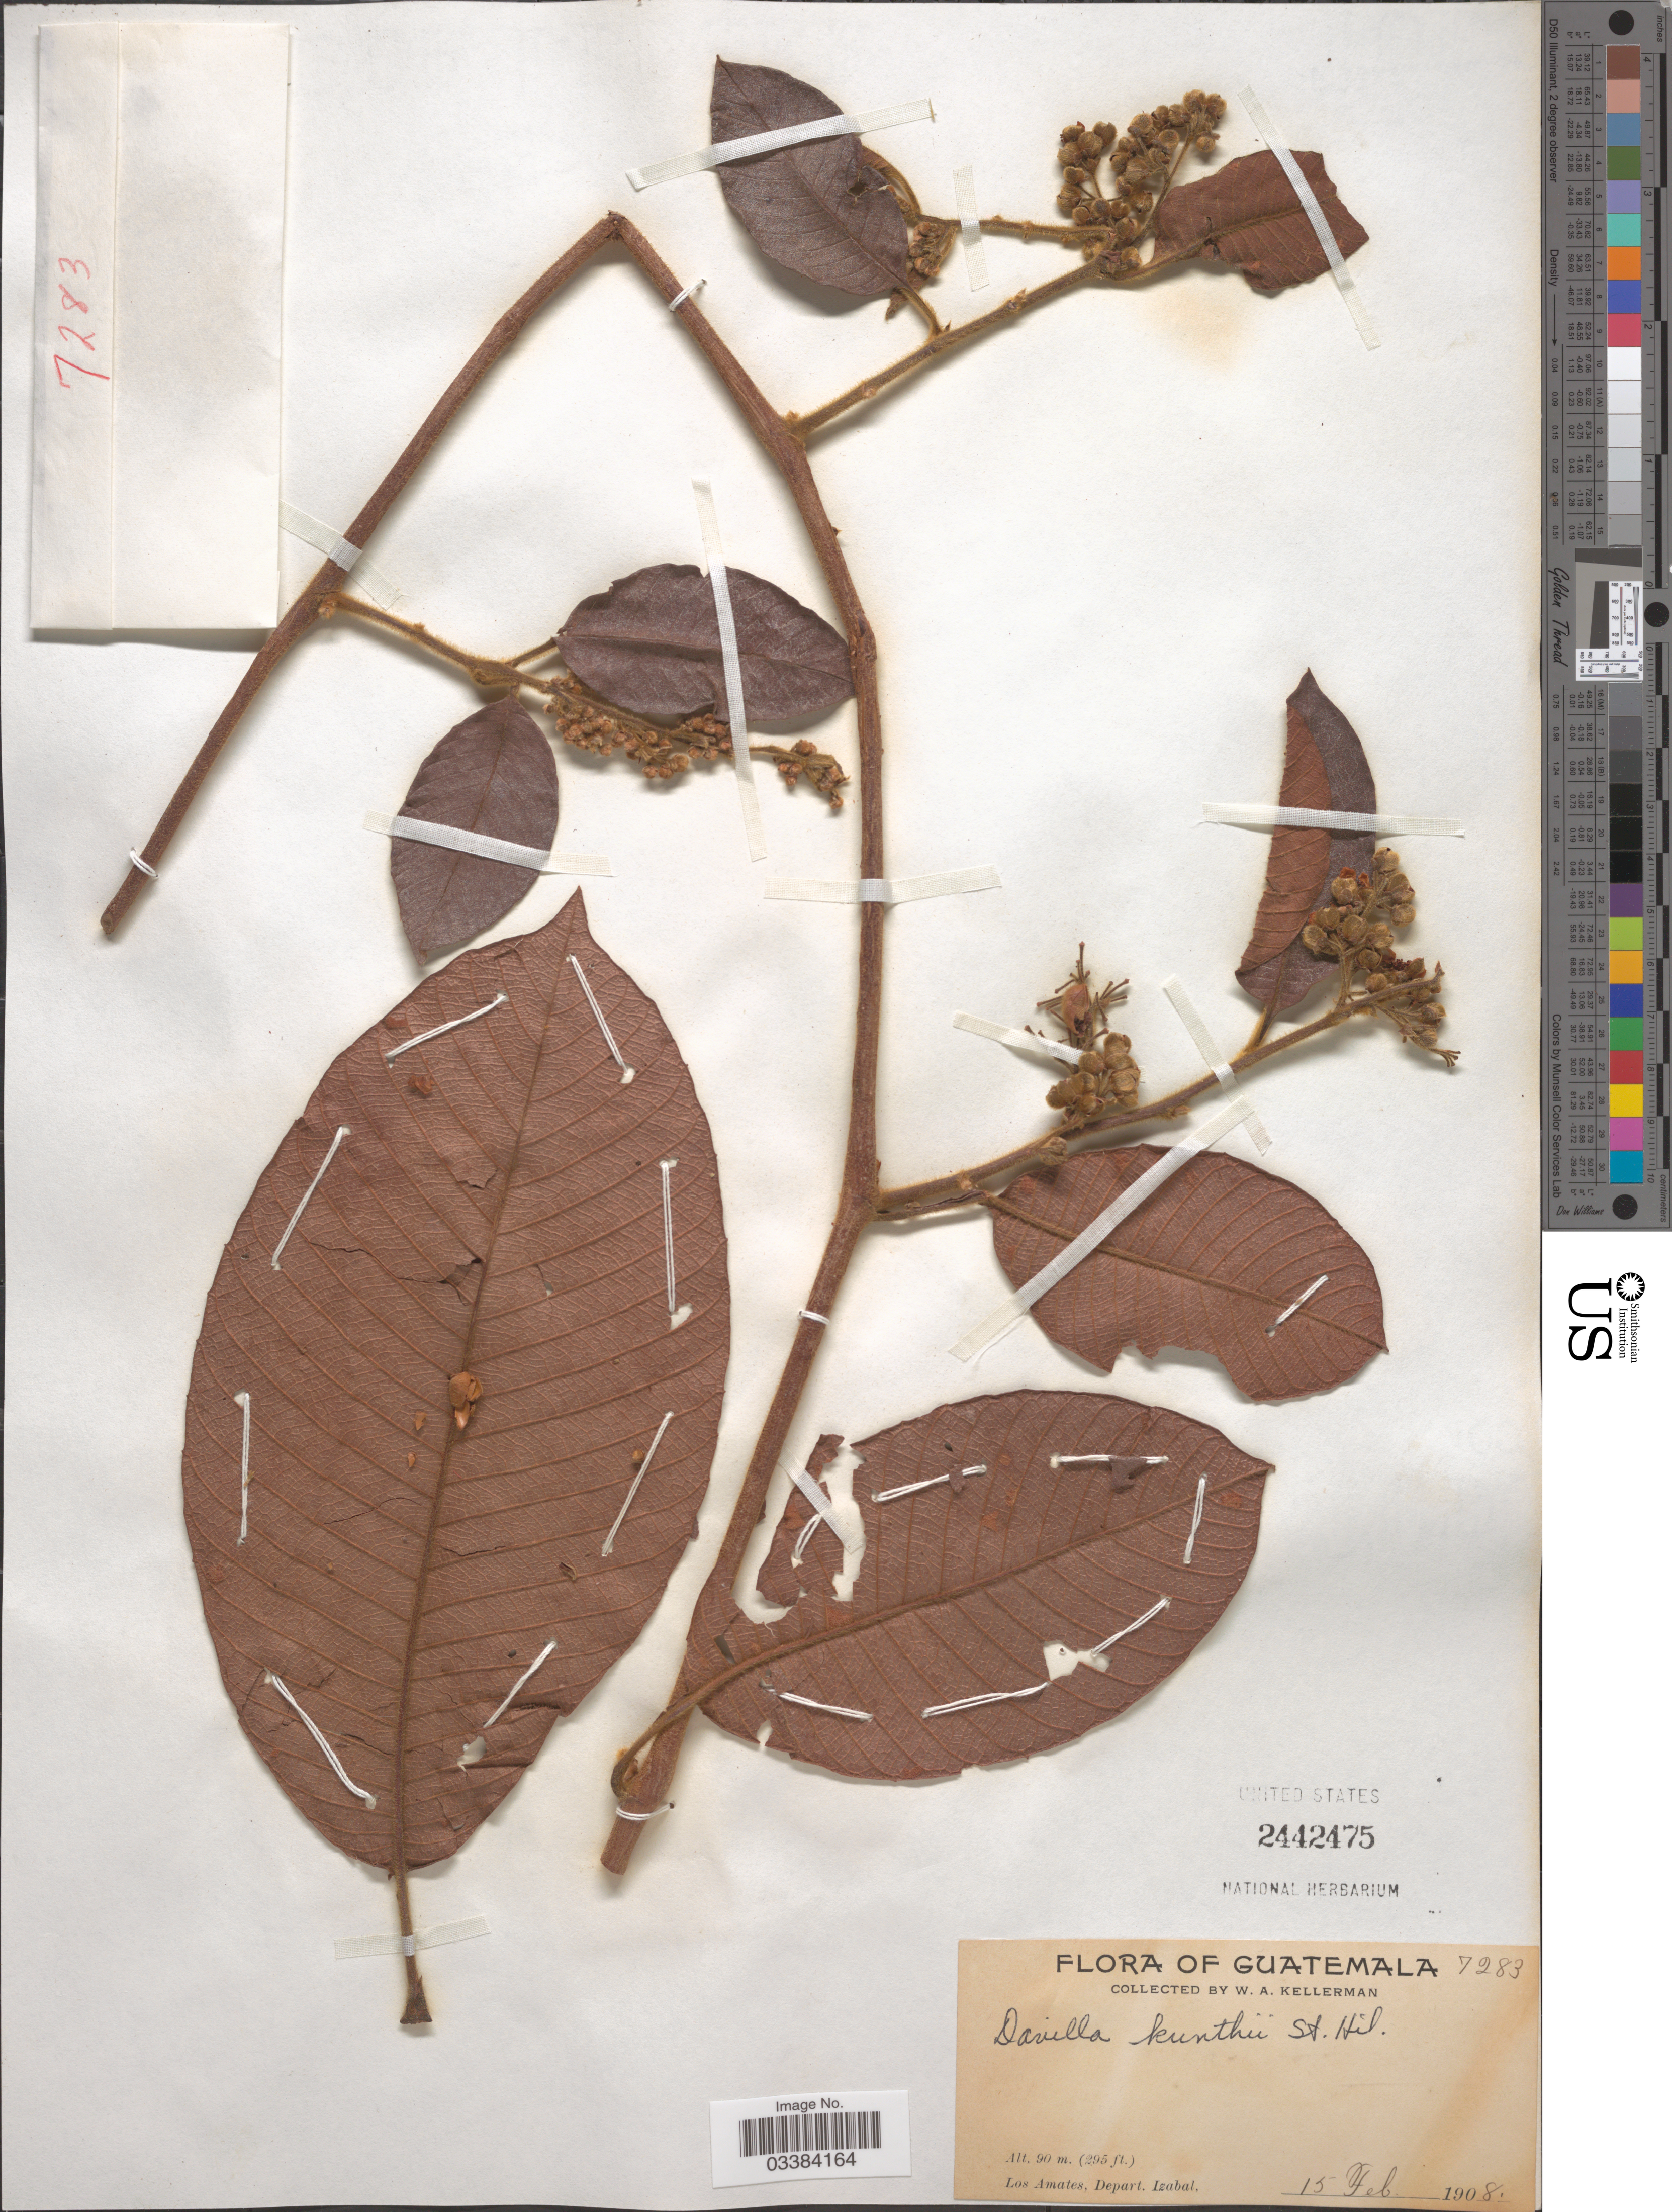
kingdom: Plantae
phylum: Tracheophyta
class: Magnoliopsida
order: Dilleniales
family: Dilleniaceae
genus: Davilla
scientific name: Davilla kunthii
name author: A. St.-Hil.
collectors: W. Kellerman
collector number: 7283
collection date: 1908-02-15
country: Guatemala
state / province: Izabal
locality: Los Amates, Depart. Izabal.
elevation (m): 90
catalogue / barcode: US 2442475